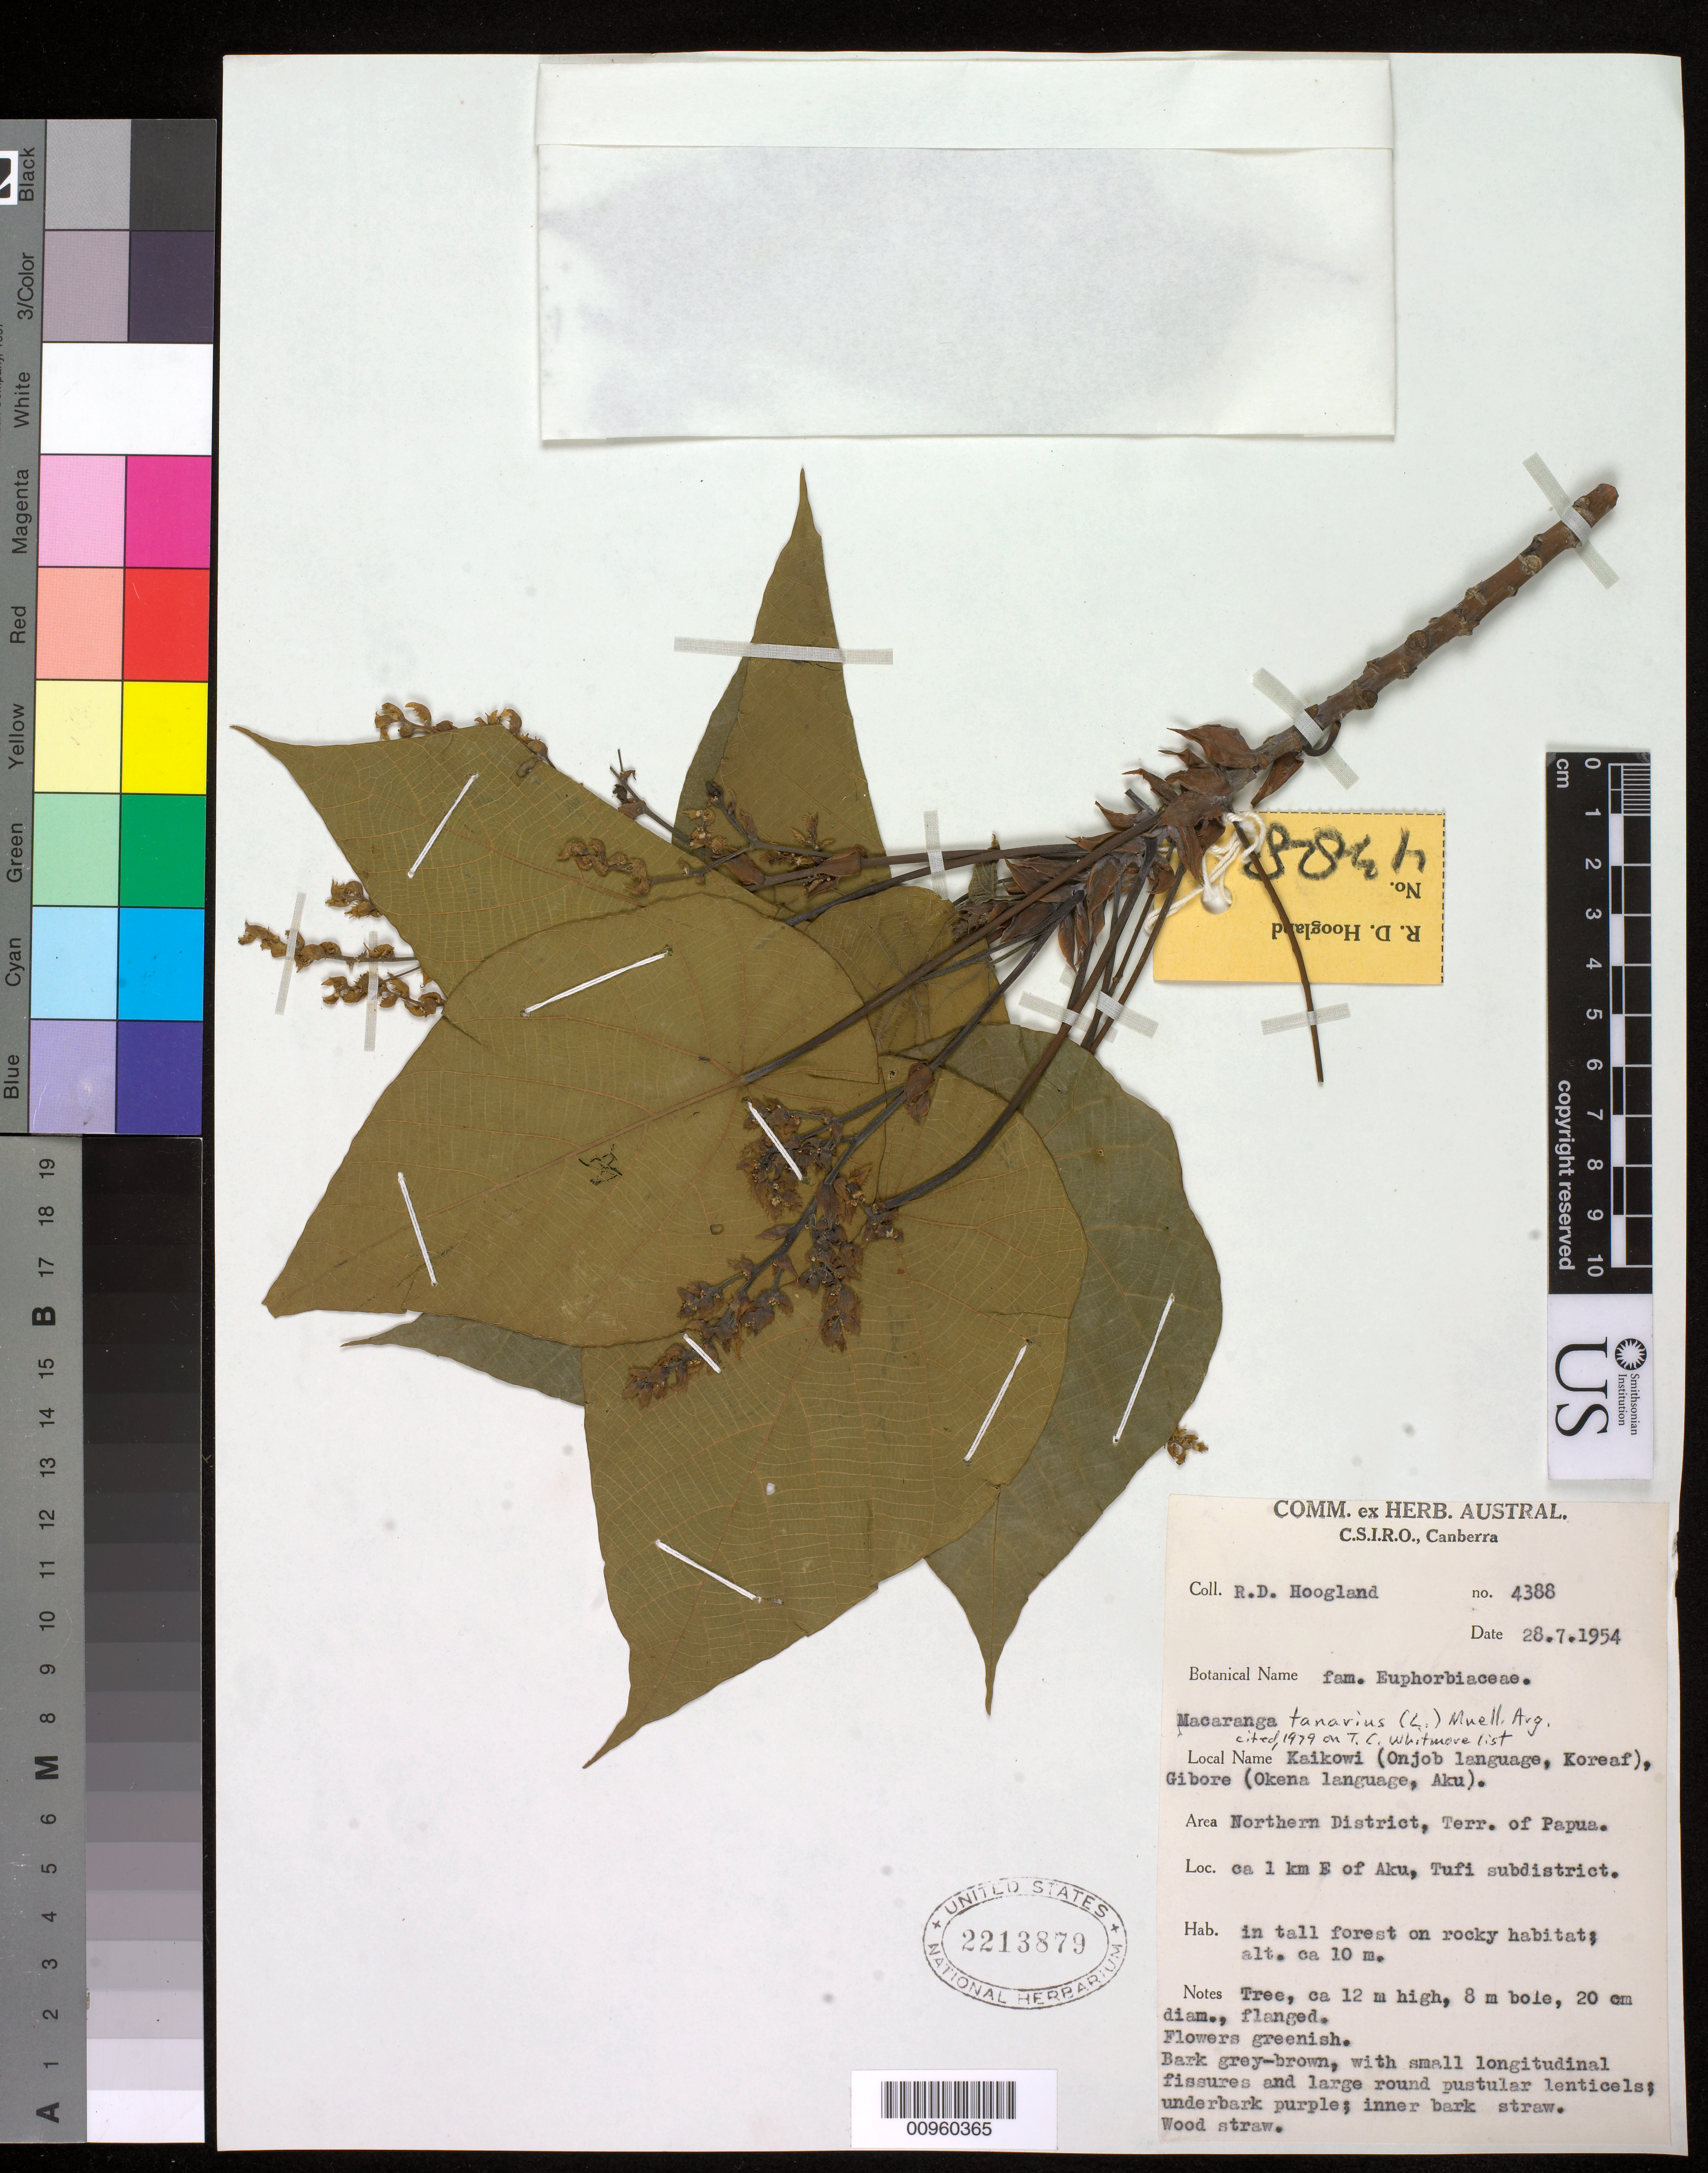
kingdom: Plantae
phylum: Tracheophyta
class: Magnoliopsida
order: Malpighiales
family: Euphorbiaceae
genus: Macaranga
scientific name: Macaranga tanarius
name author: (L.) Müll. Arg.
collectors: R. D. Hoogland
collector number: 4388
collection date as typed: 28 Jul 1954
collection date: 1954-07-28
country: Papua New Guinea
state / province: Northern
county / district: Tufi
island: New Guinea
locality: Papua, 1km E of Aku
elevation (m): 10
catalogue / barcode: US 2213879